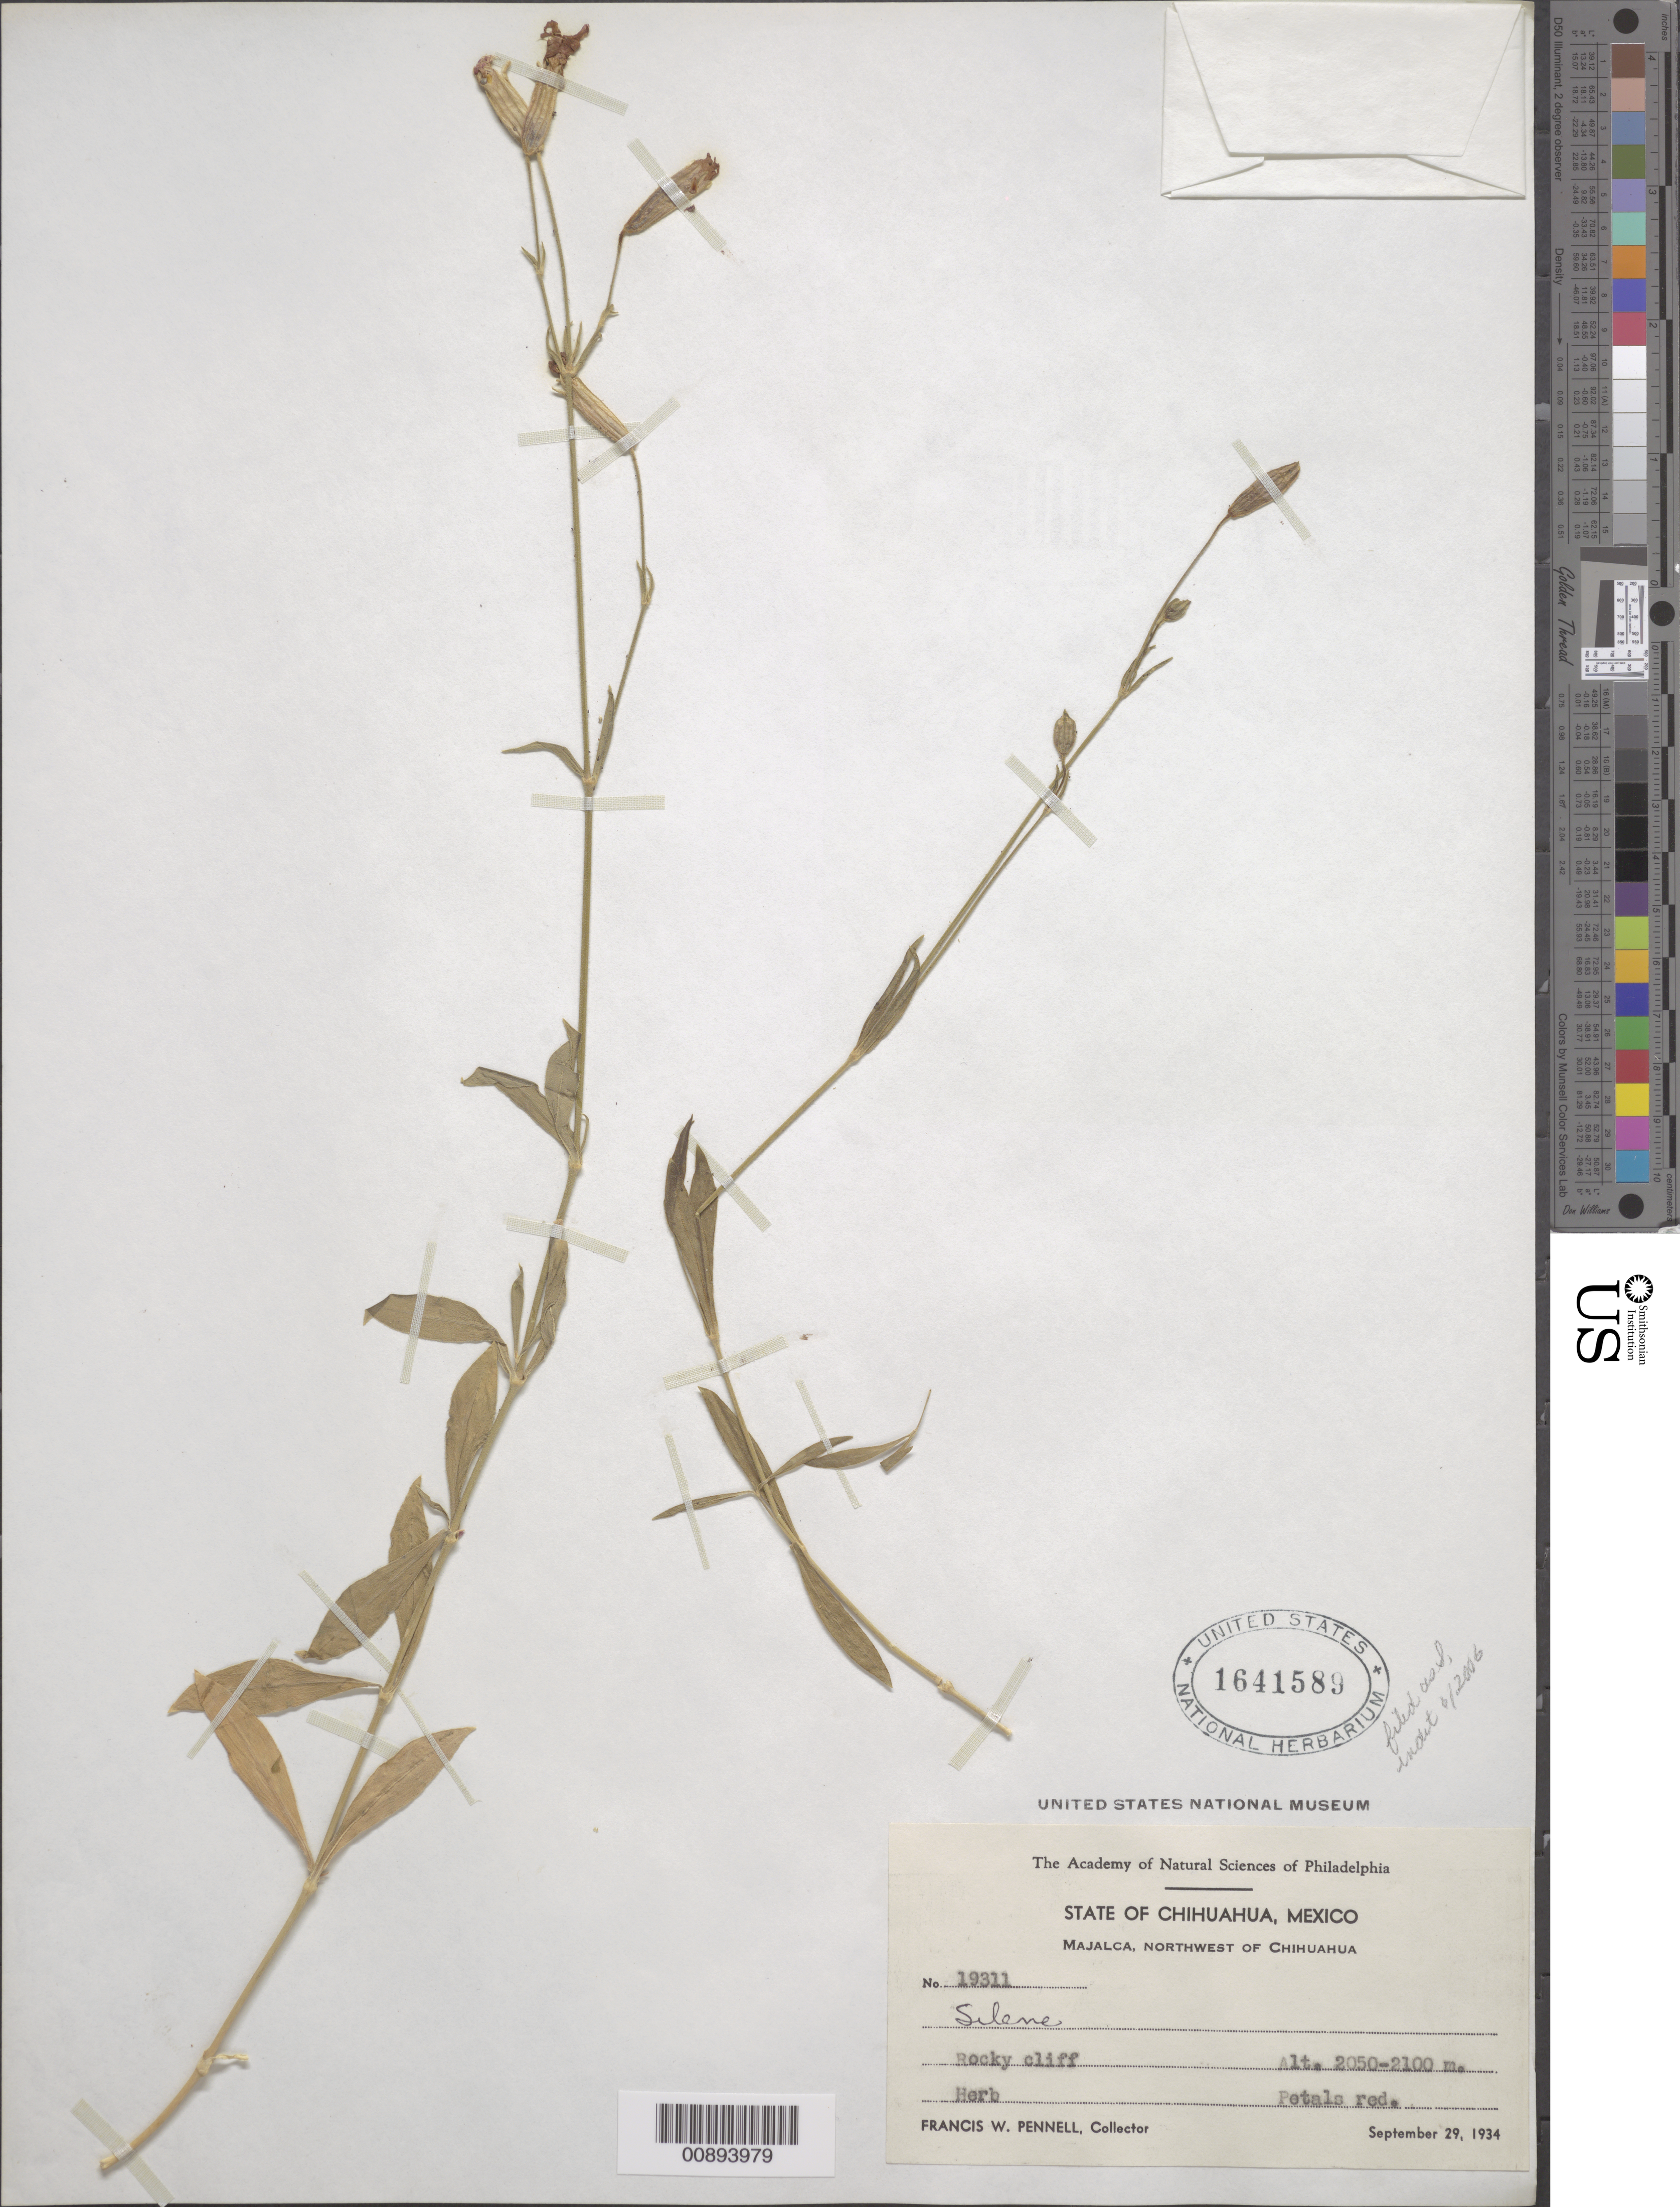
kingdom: Plantae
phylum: Tracheophyta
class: Magnoliopsida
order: Caryophyllales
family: Caryophyllaceae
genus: Silene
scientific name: Silene sp.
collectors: F. W. Pennell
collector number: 19311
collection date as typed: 29 Sep 1934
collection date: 1934-09-29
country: Mexico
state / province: Chihuahua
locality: Majalca, northwest of Chihuahua.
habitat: Rocky cliff.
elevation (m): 2100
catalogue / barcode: US 1641589